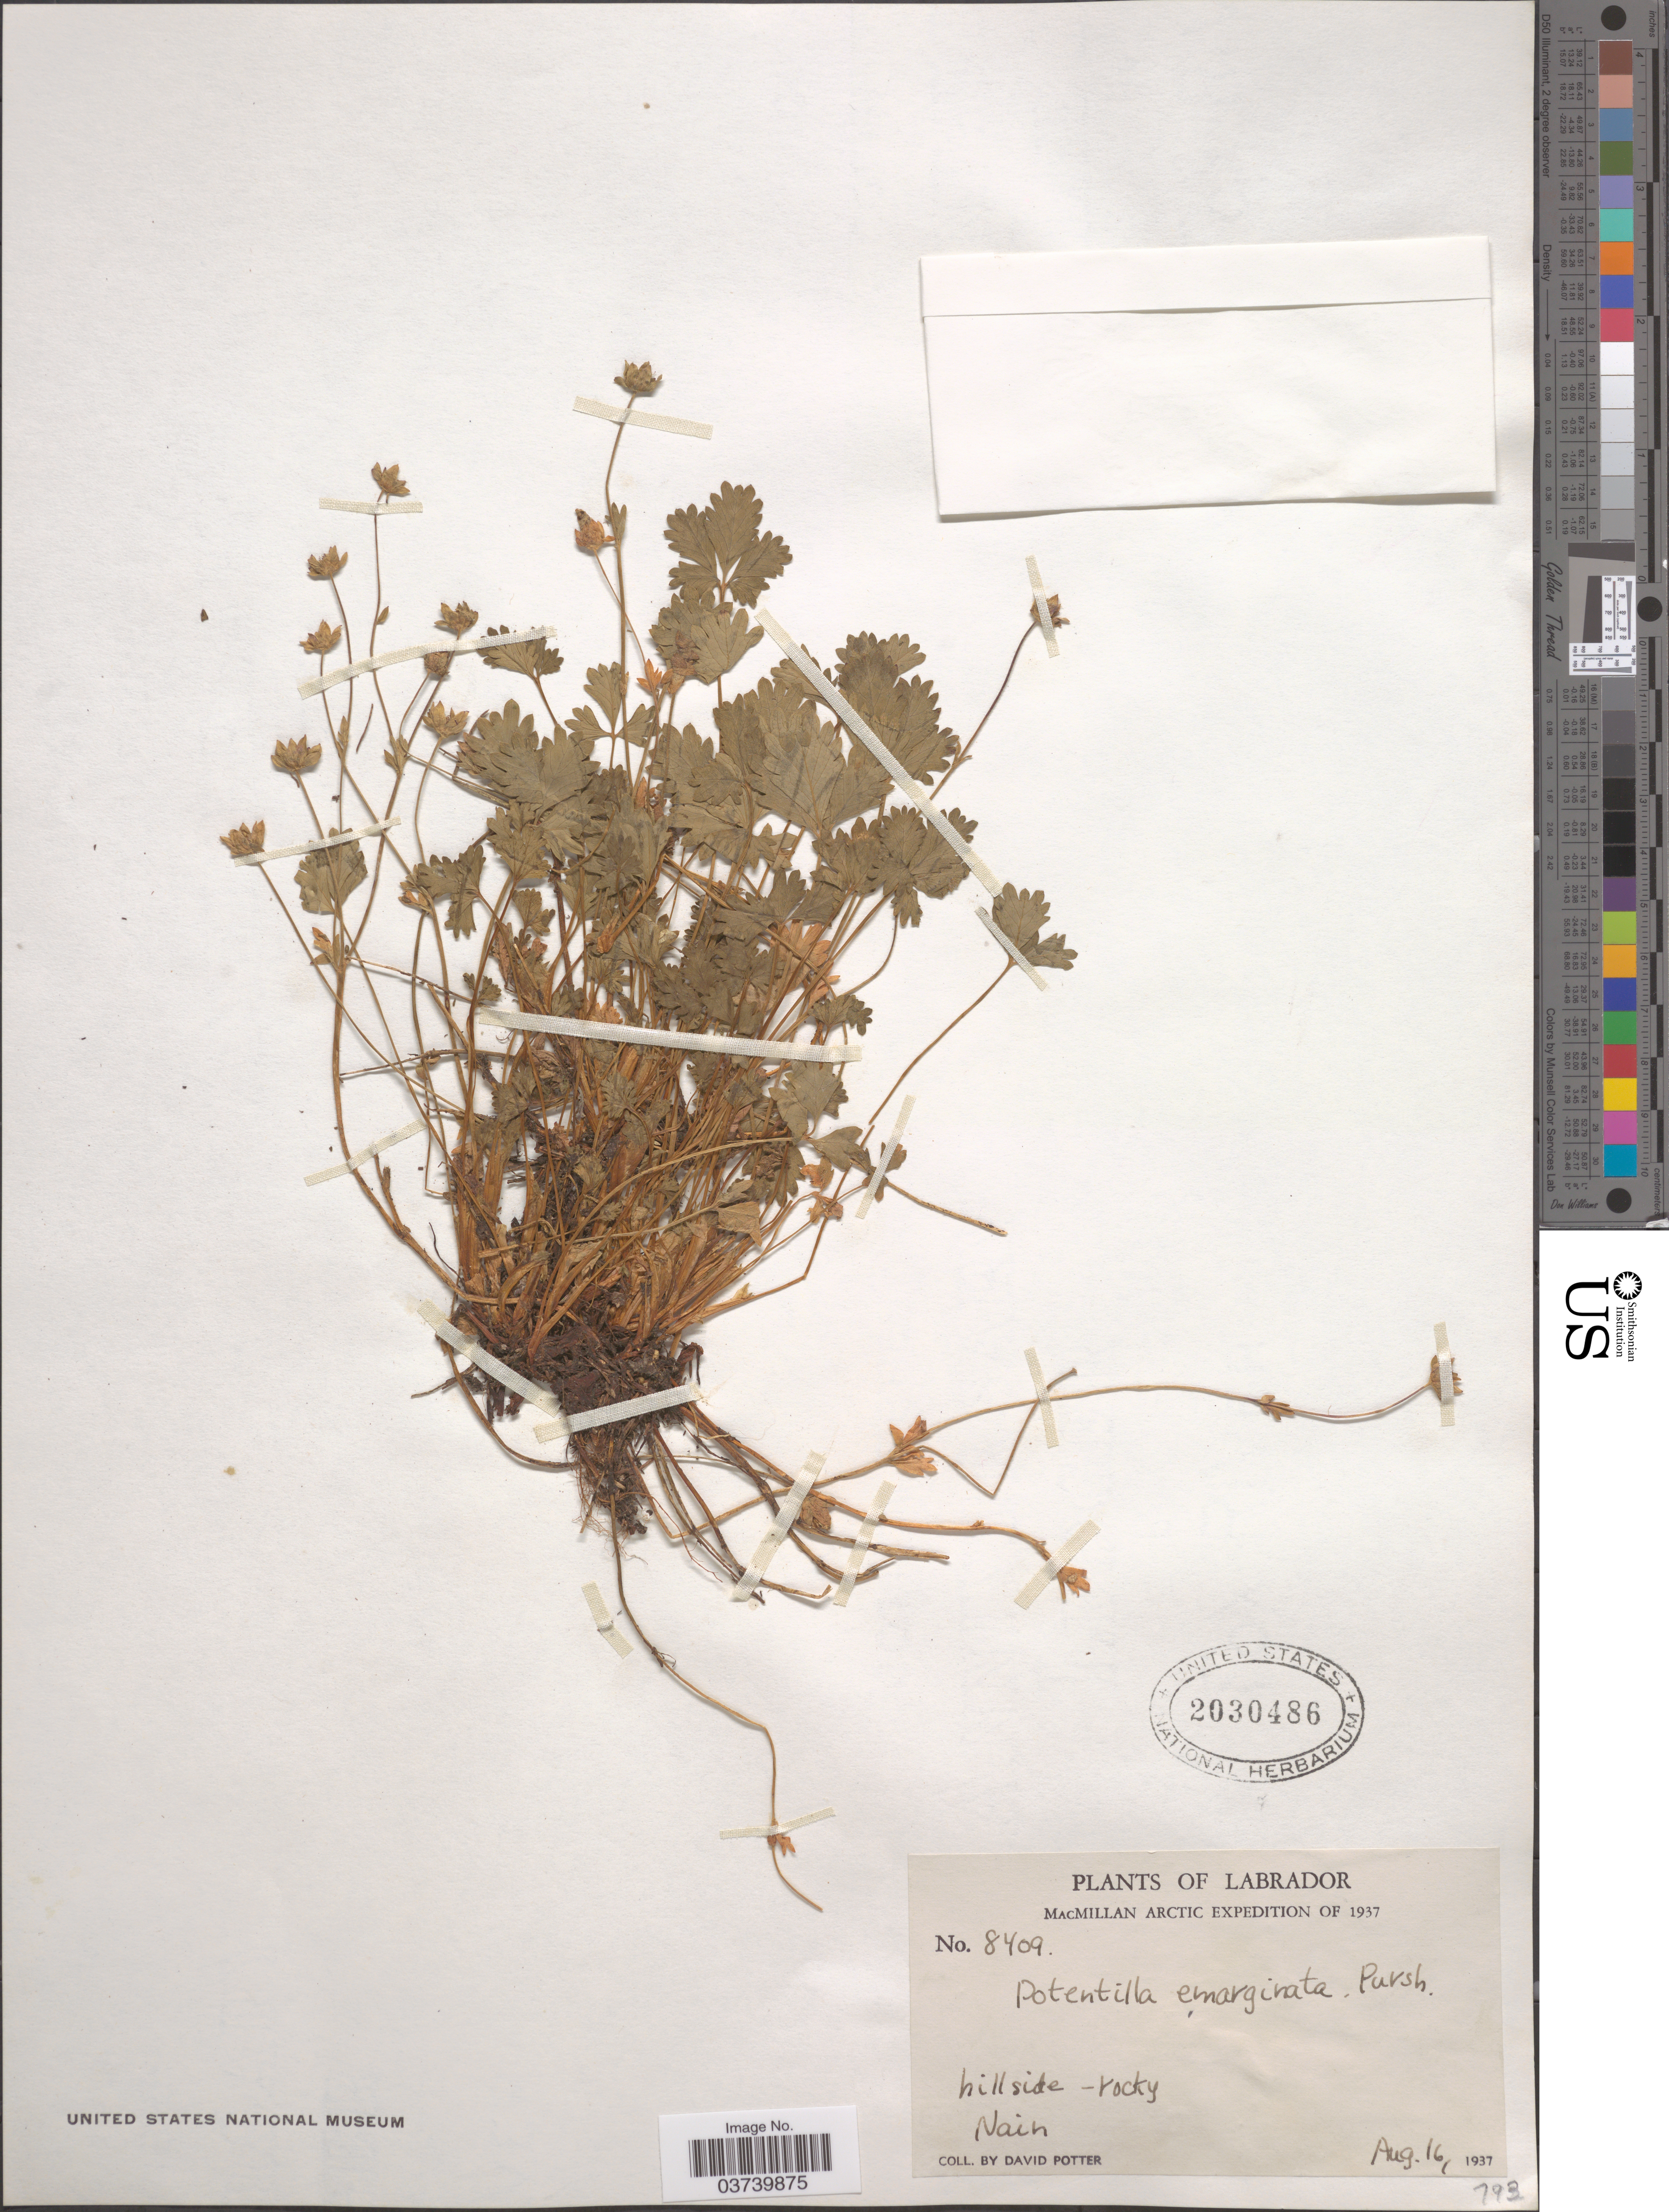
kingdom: Plantae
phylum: Tracheophyta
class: Magnoliopsida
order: Rosales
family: Rosaceae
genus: Potentilla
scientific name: Potentilla hyparctica subsp. hyparctica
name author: Malte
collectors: D. Potter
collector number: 8409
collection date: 1937-08-16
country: Canada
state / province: Newfoundland and Labrador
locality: Labrador. Nain.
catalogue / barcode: US 2030486